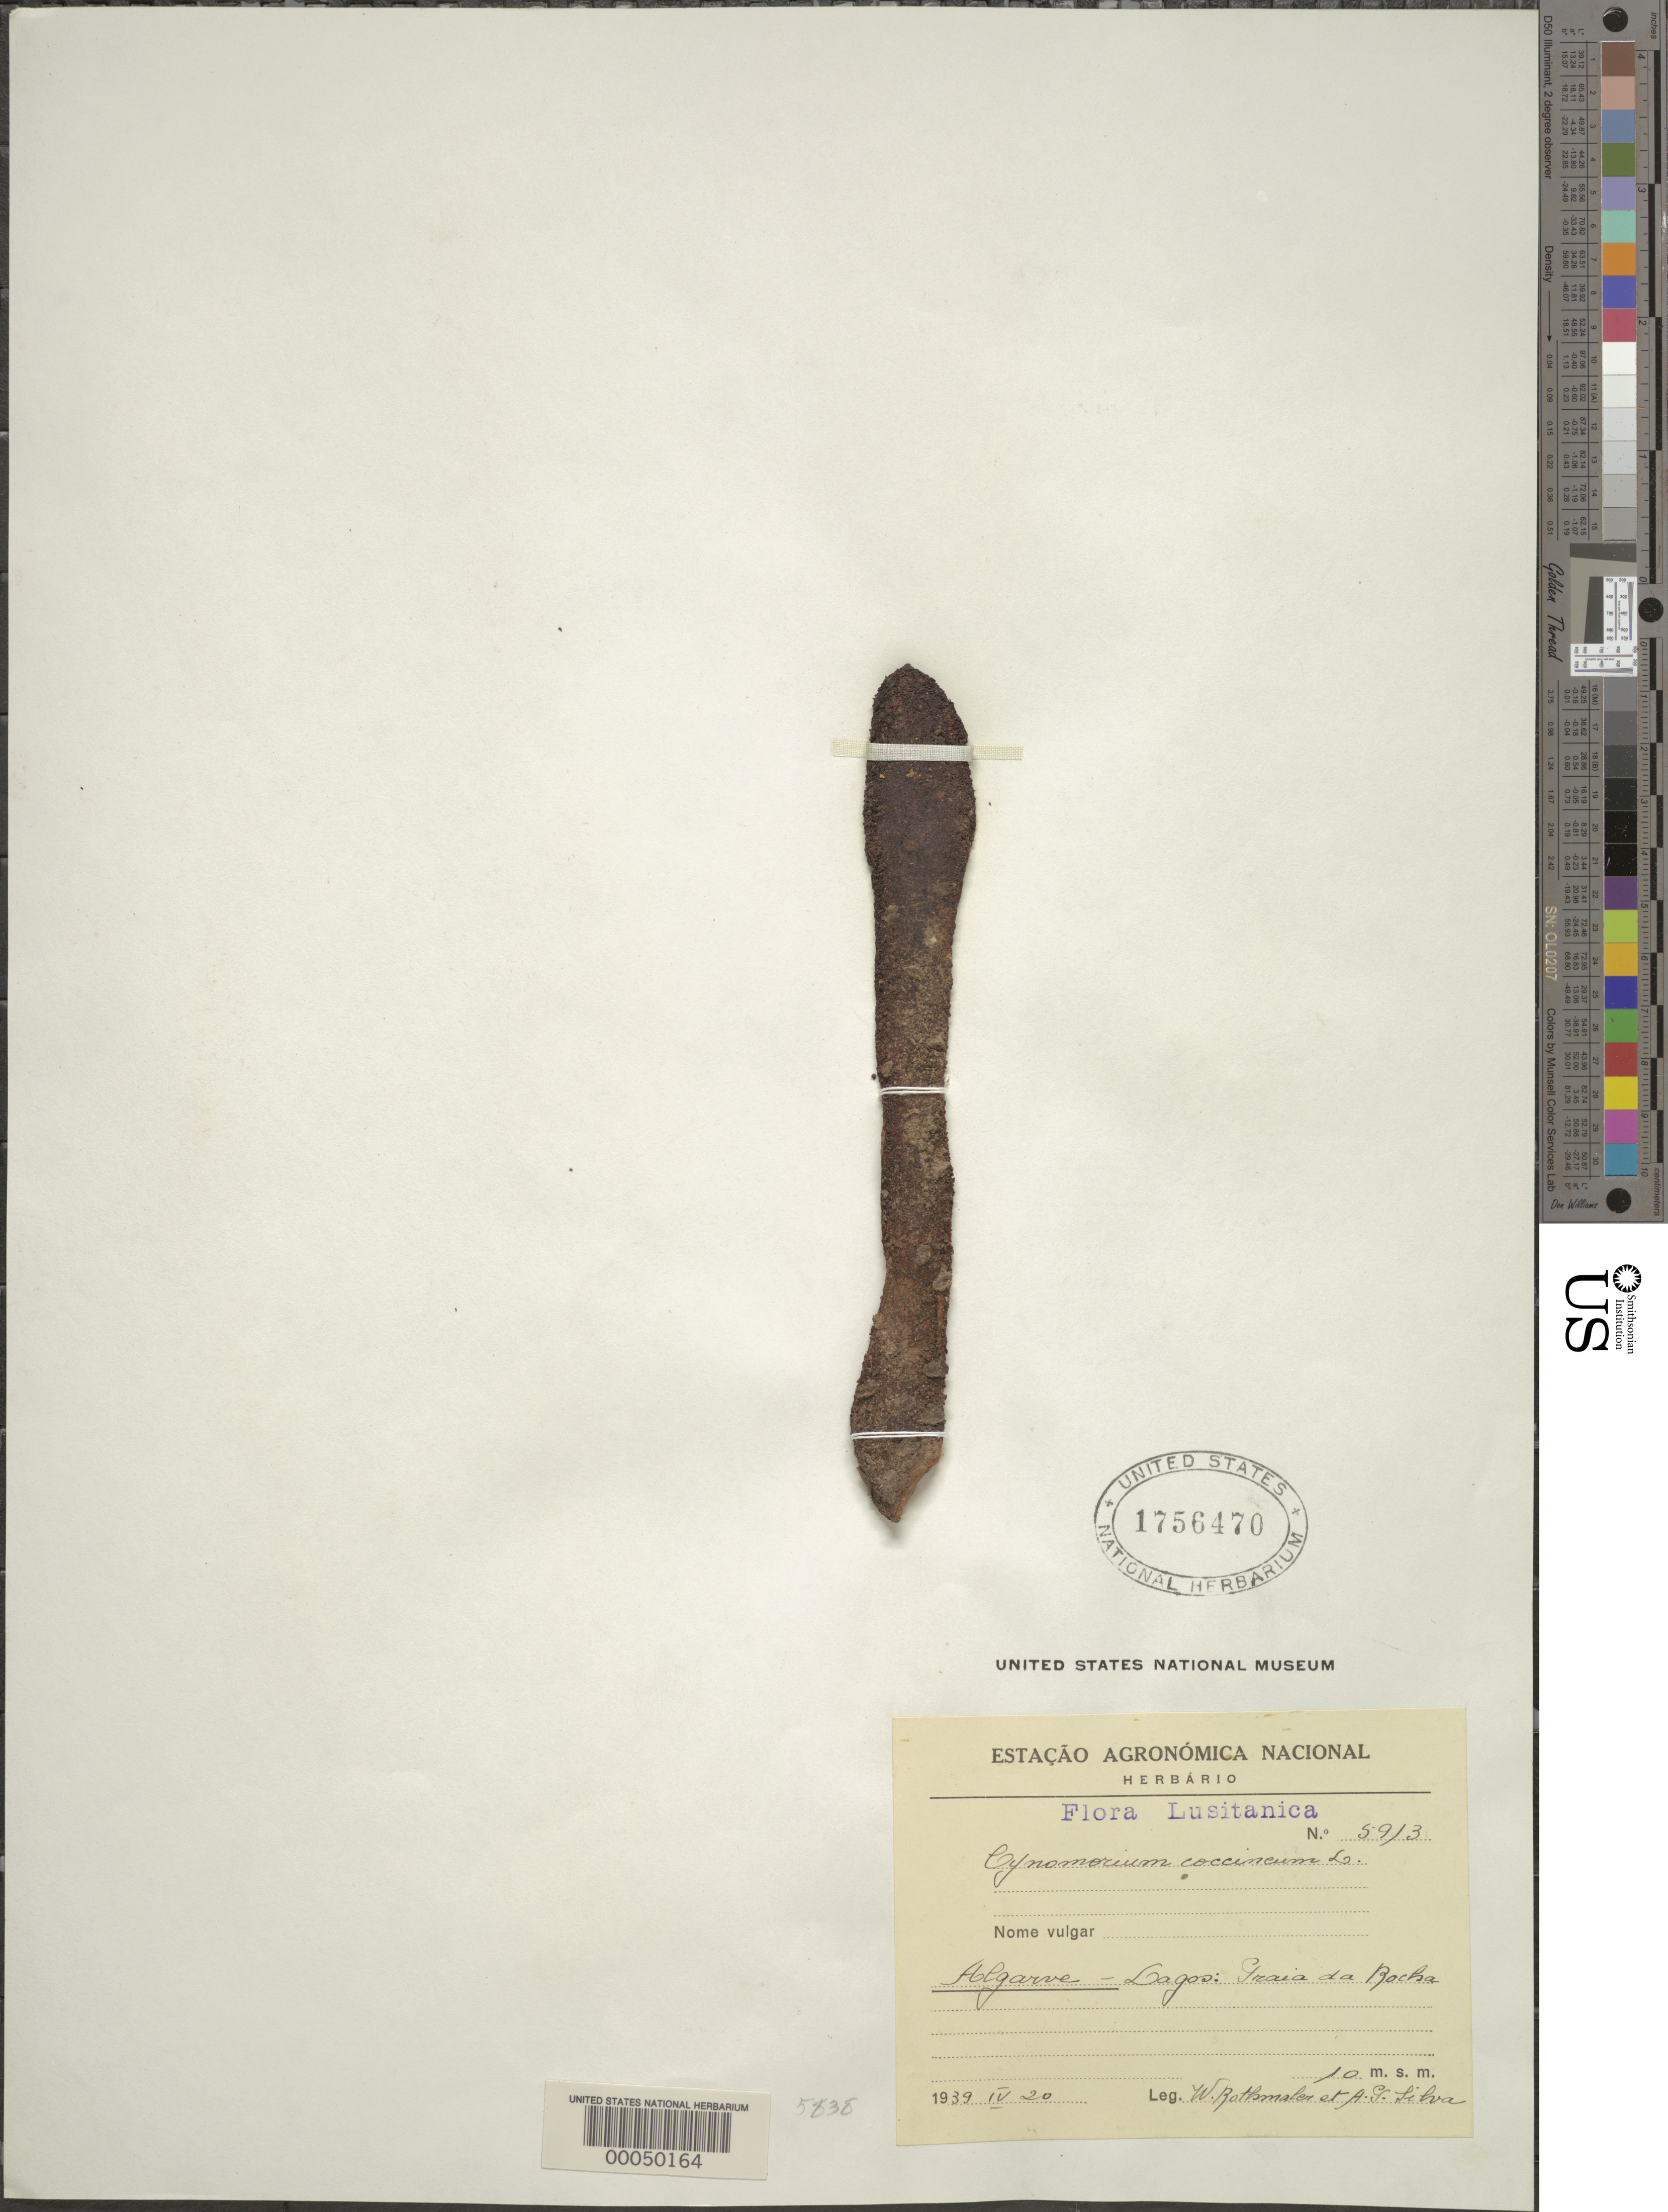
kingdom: Plantae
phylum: Tracheophyta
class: Magnoliopsida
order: Saxifragales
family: Cynomoriaceae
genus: Cynomorium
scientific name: Cynomorium coccineum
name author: L.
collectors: W. Rothmaler & A. Silva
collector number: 5913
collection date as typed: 20 May 1939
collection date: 1939-05-20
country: Portugal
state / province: Faro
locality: Algarve, lagos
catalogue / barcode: US 1756470